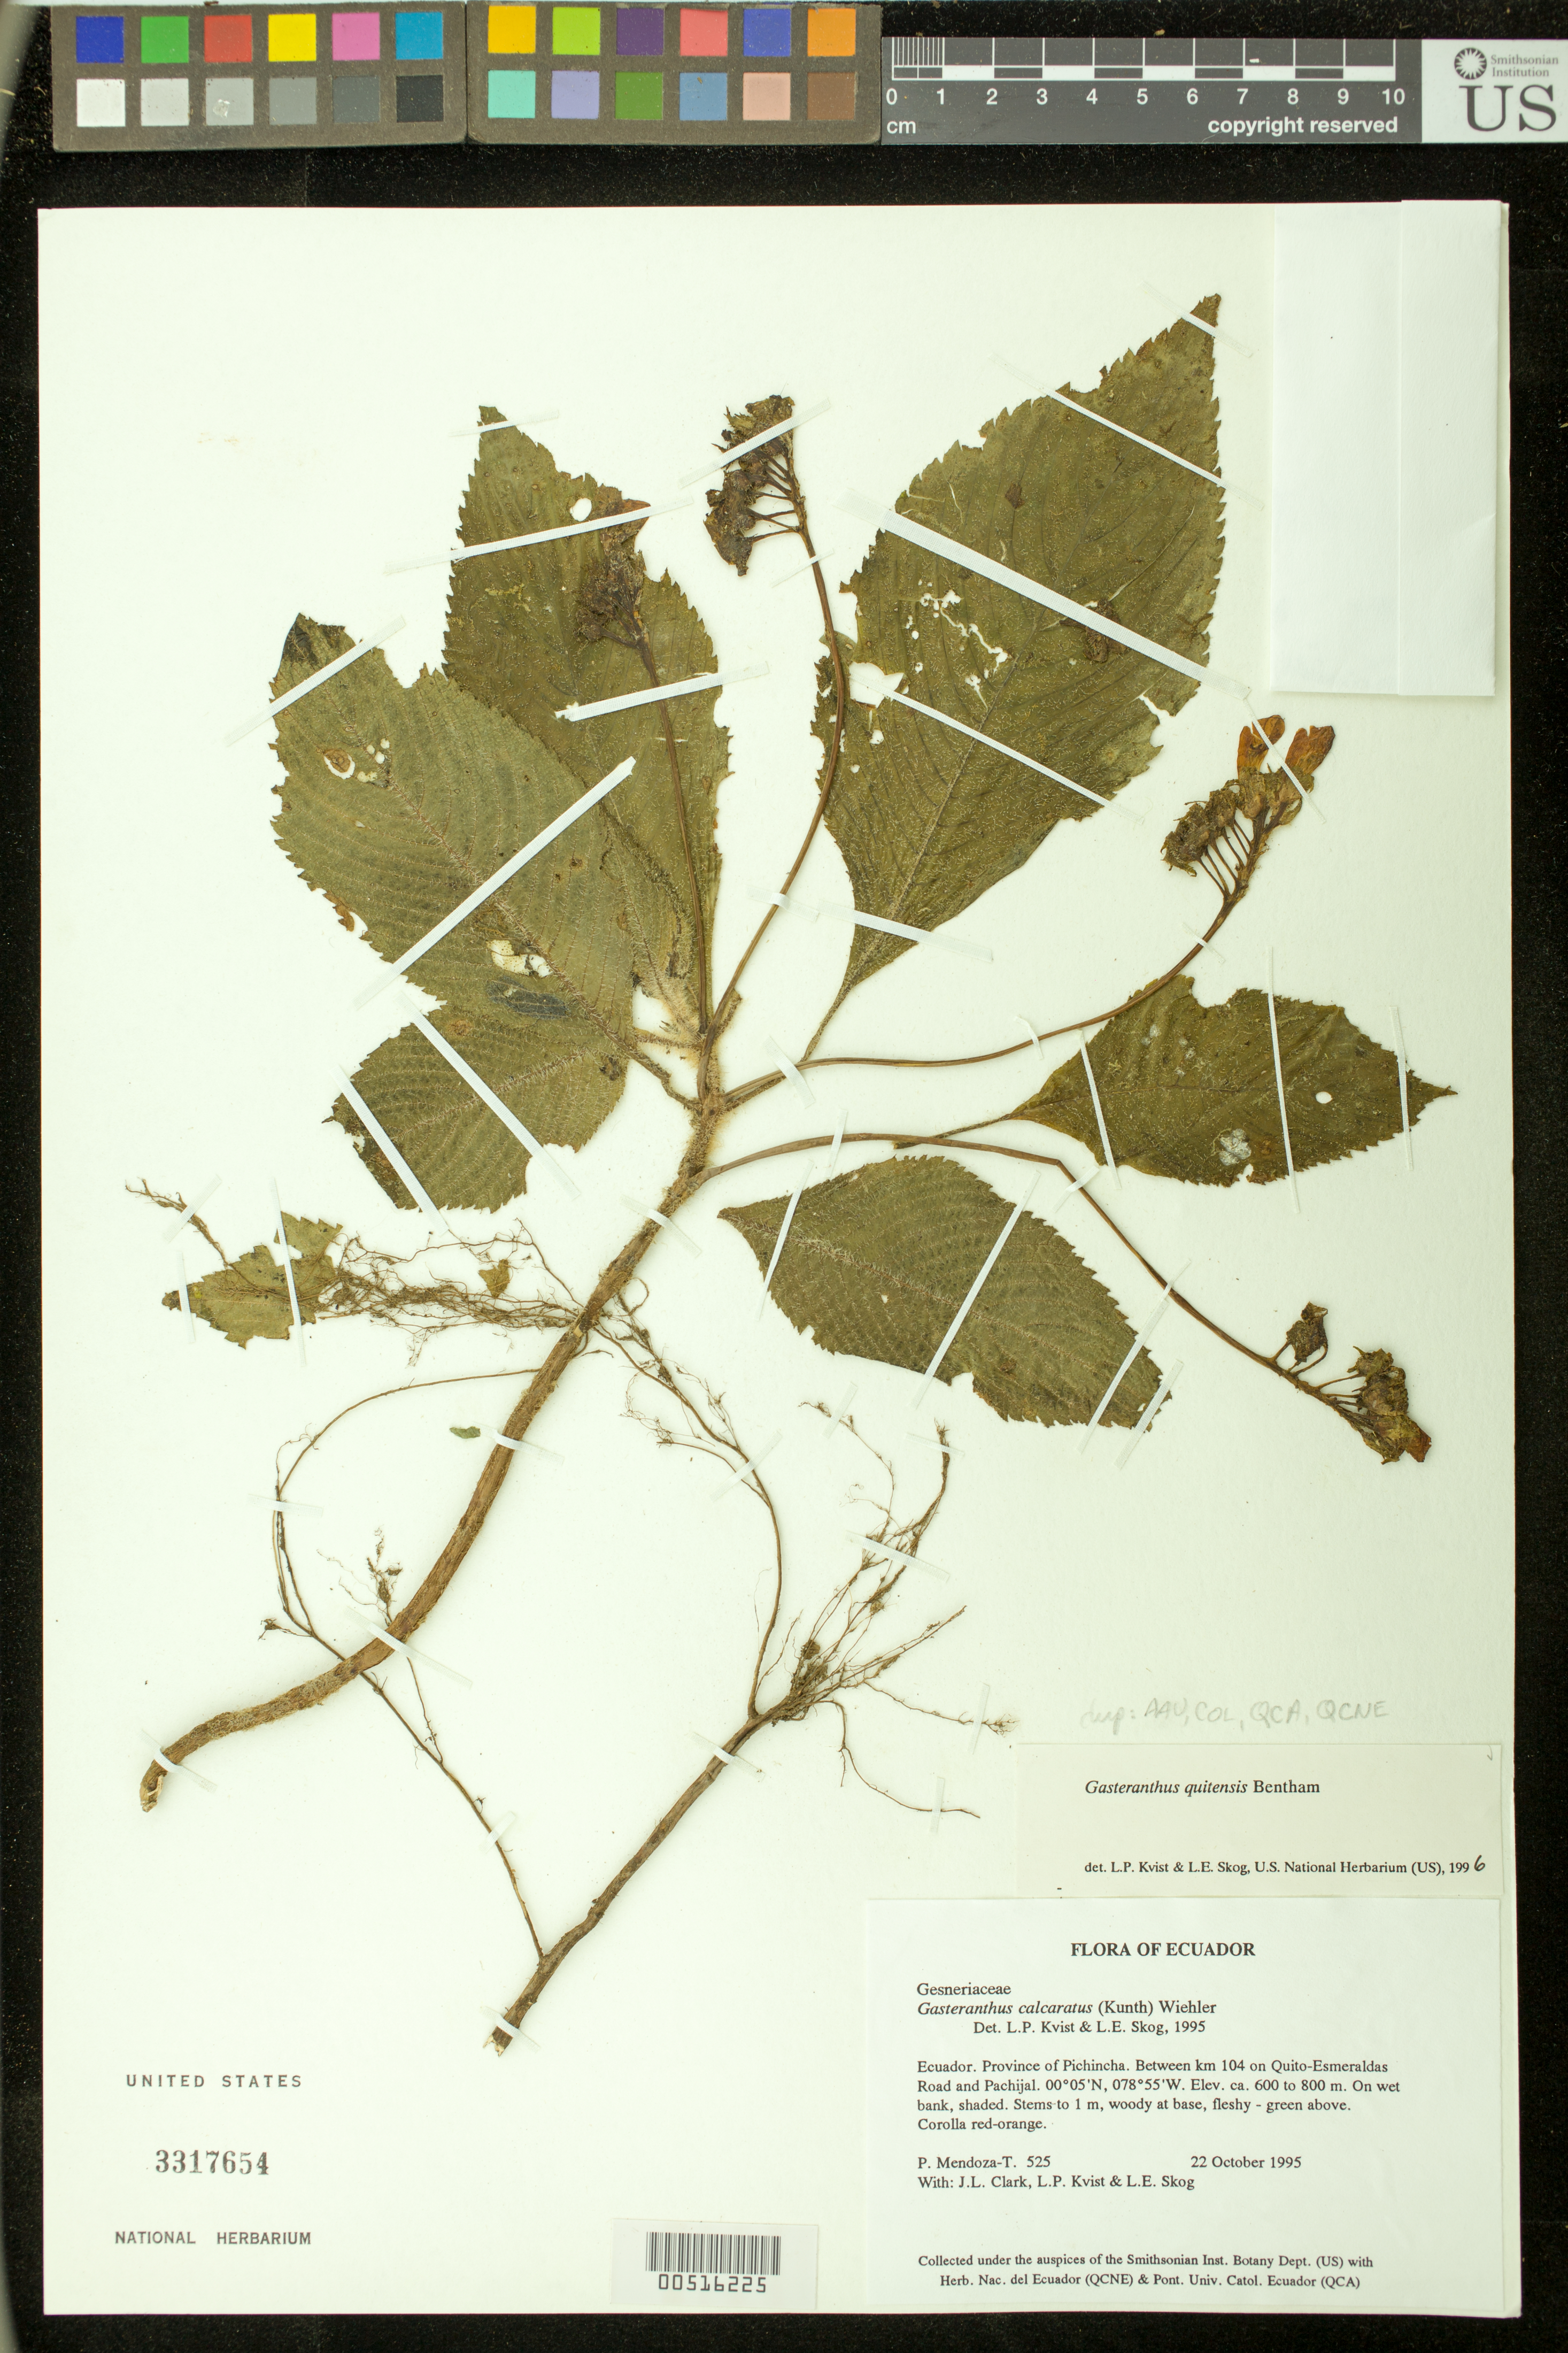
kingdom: Plantae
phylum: Tracheophyta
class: Magnoliopsida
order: Lamiales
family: Gesneriaceae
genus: Gasteranthus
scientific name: Gasteranthus quitensis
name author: Benth.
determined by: Skog, Laurence E.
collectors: P. Mendoza-T., J. L. Clark, L. P. Kvist & L. E. Skog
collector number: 525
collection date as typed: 22 Oct 1995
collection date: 1995-10-22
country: Ecuador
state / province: Pichincha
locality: Between km 104 on Quito-Esmeraldas Road and Pachijal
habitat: On wet bank, shaded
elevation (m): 600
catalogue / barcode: US 3317654